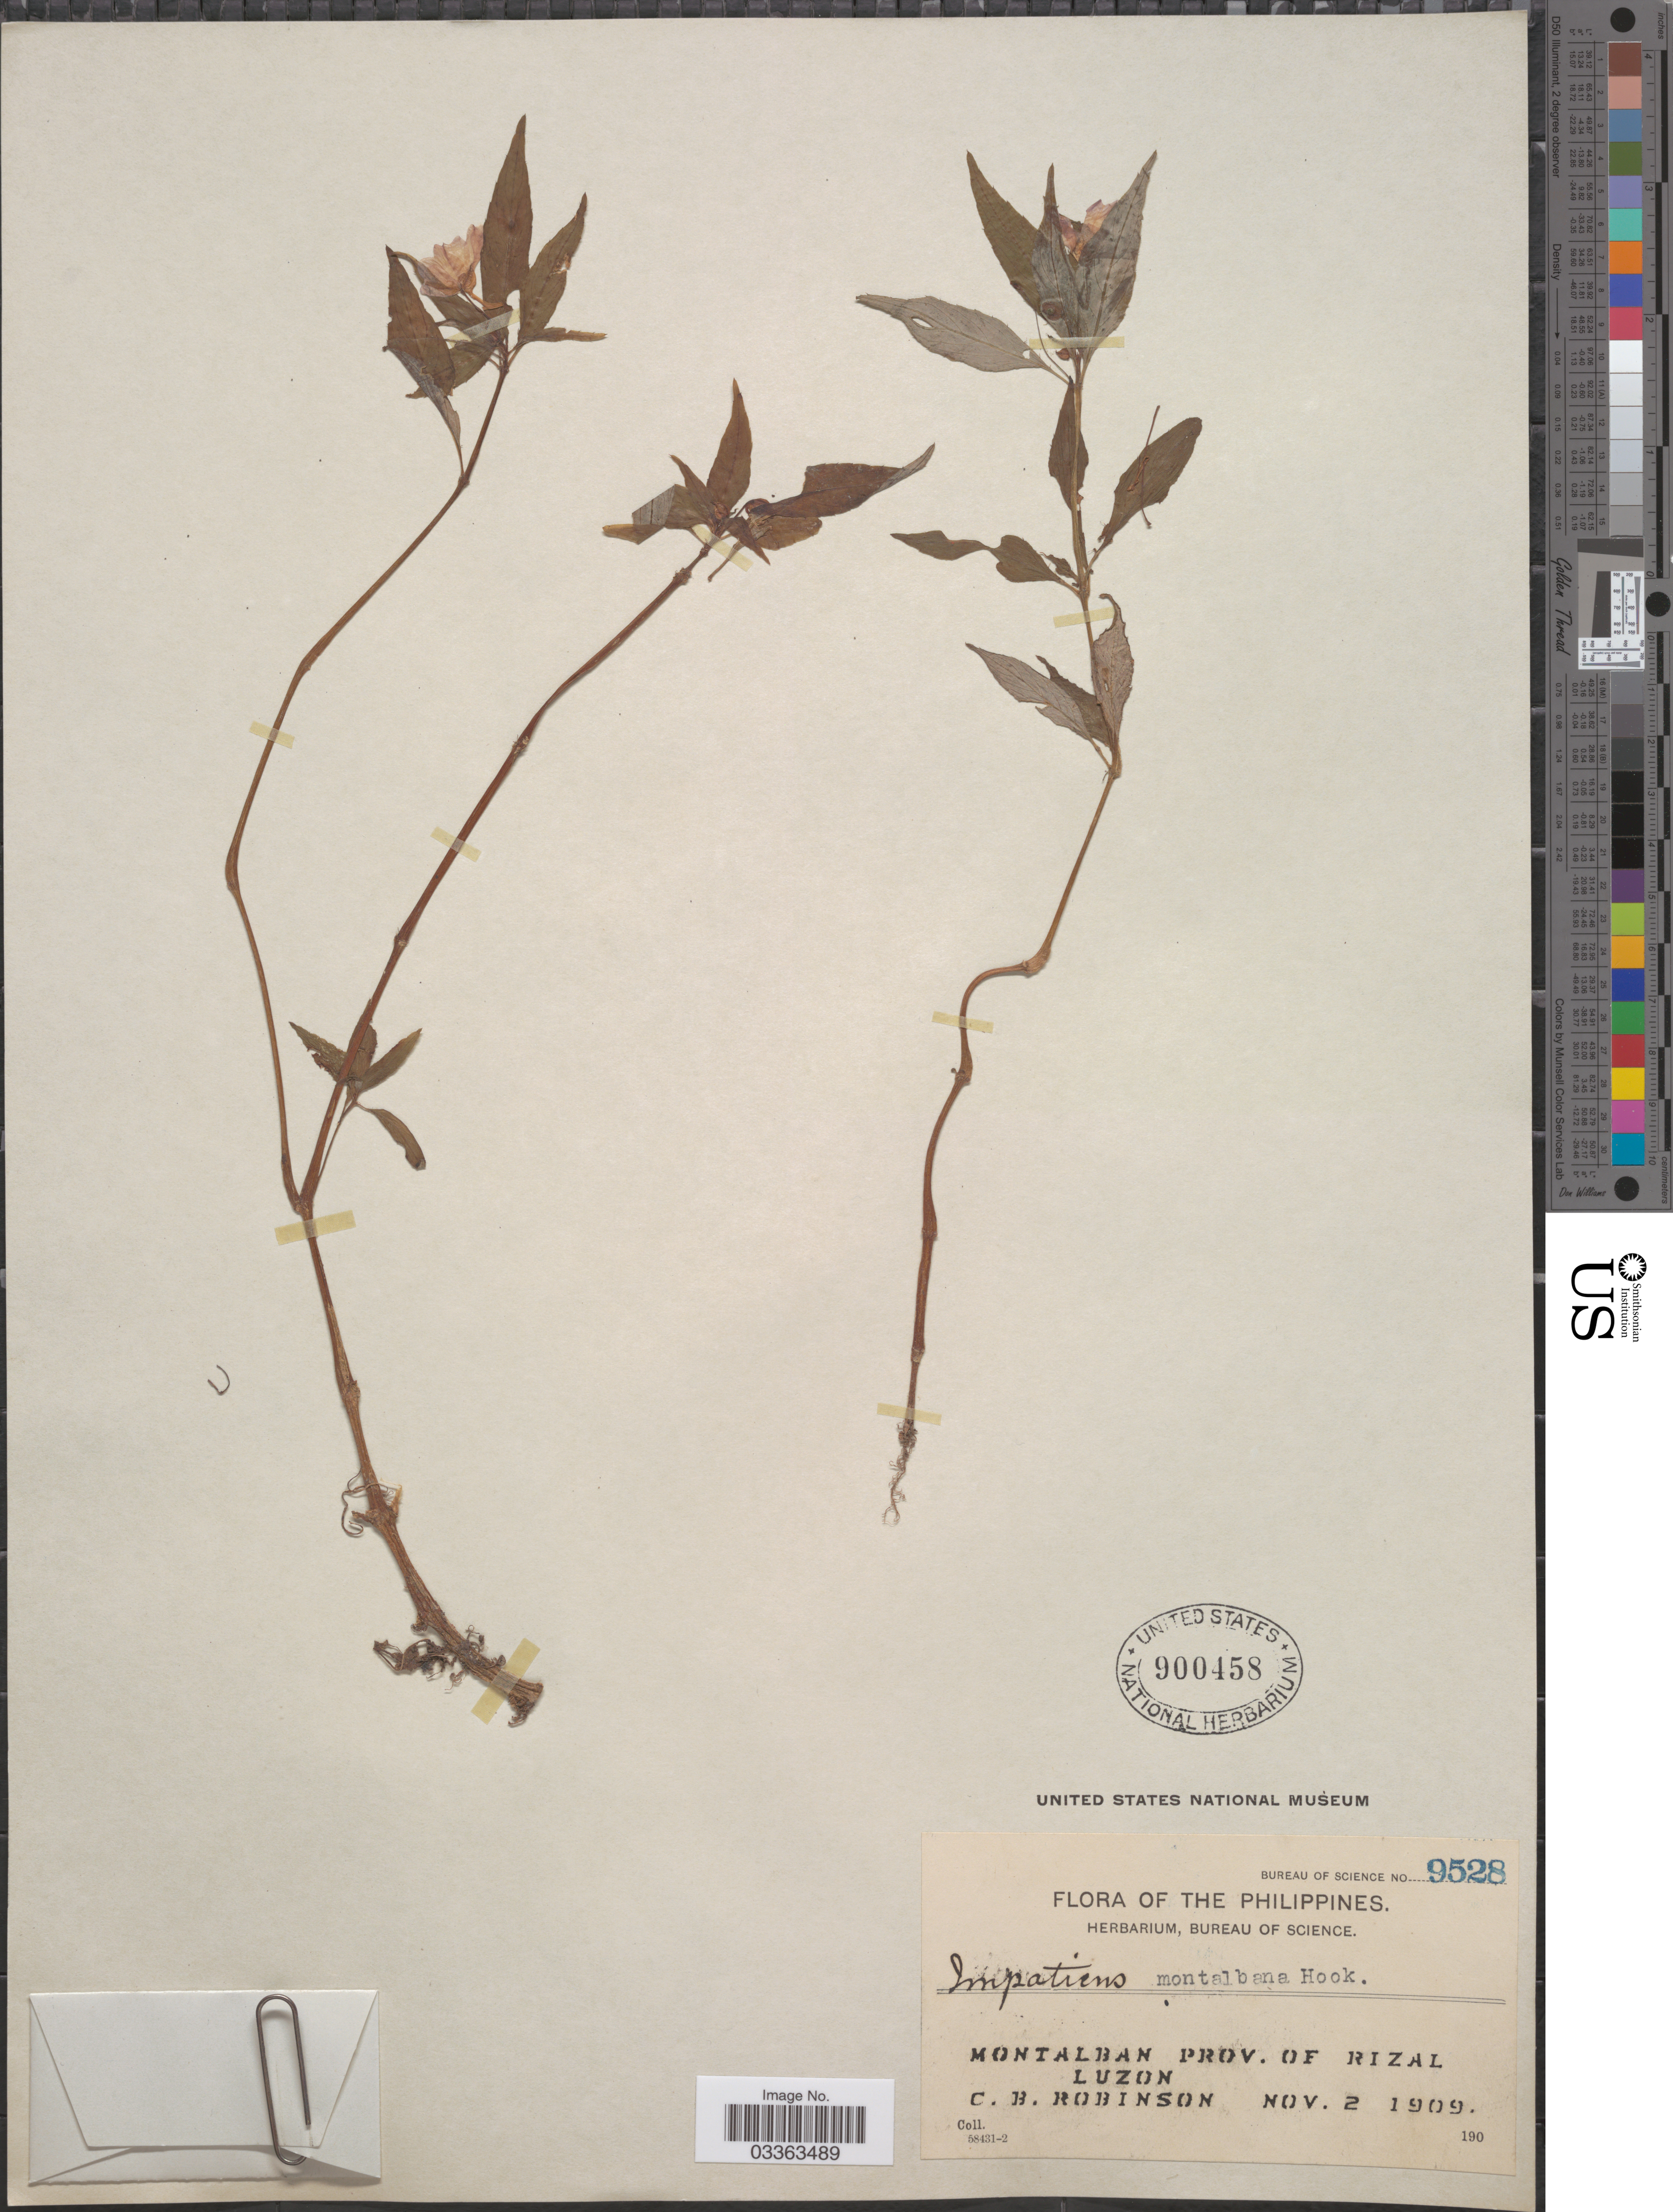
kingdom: Plantae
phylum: Tracheophyta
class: Magnoliopsida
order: Ericales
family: Balsaminaceae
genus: Impatiens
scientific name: Impatiens montalbana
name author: Hook. f.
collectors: C. Robinson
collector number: Bureau of Science 9528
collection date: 1909-11-02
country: Philippines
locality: Montalban, Prov. of Rizal, Luzon.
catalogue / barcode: US 900458